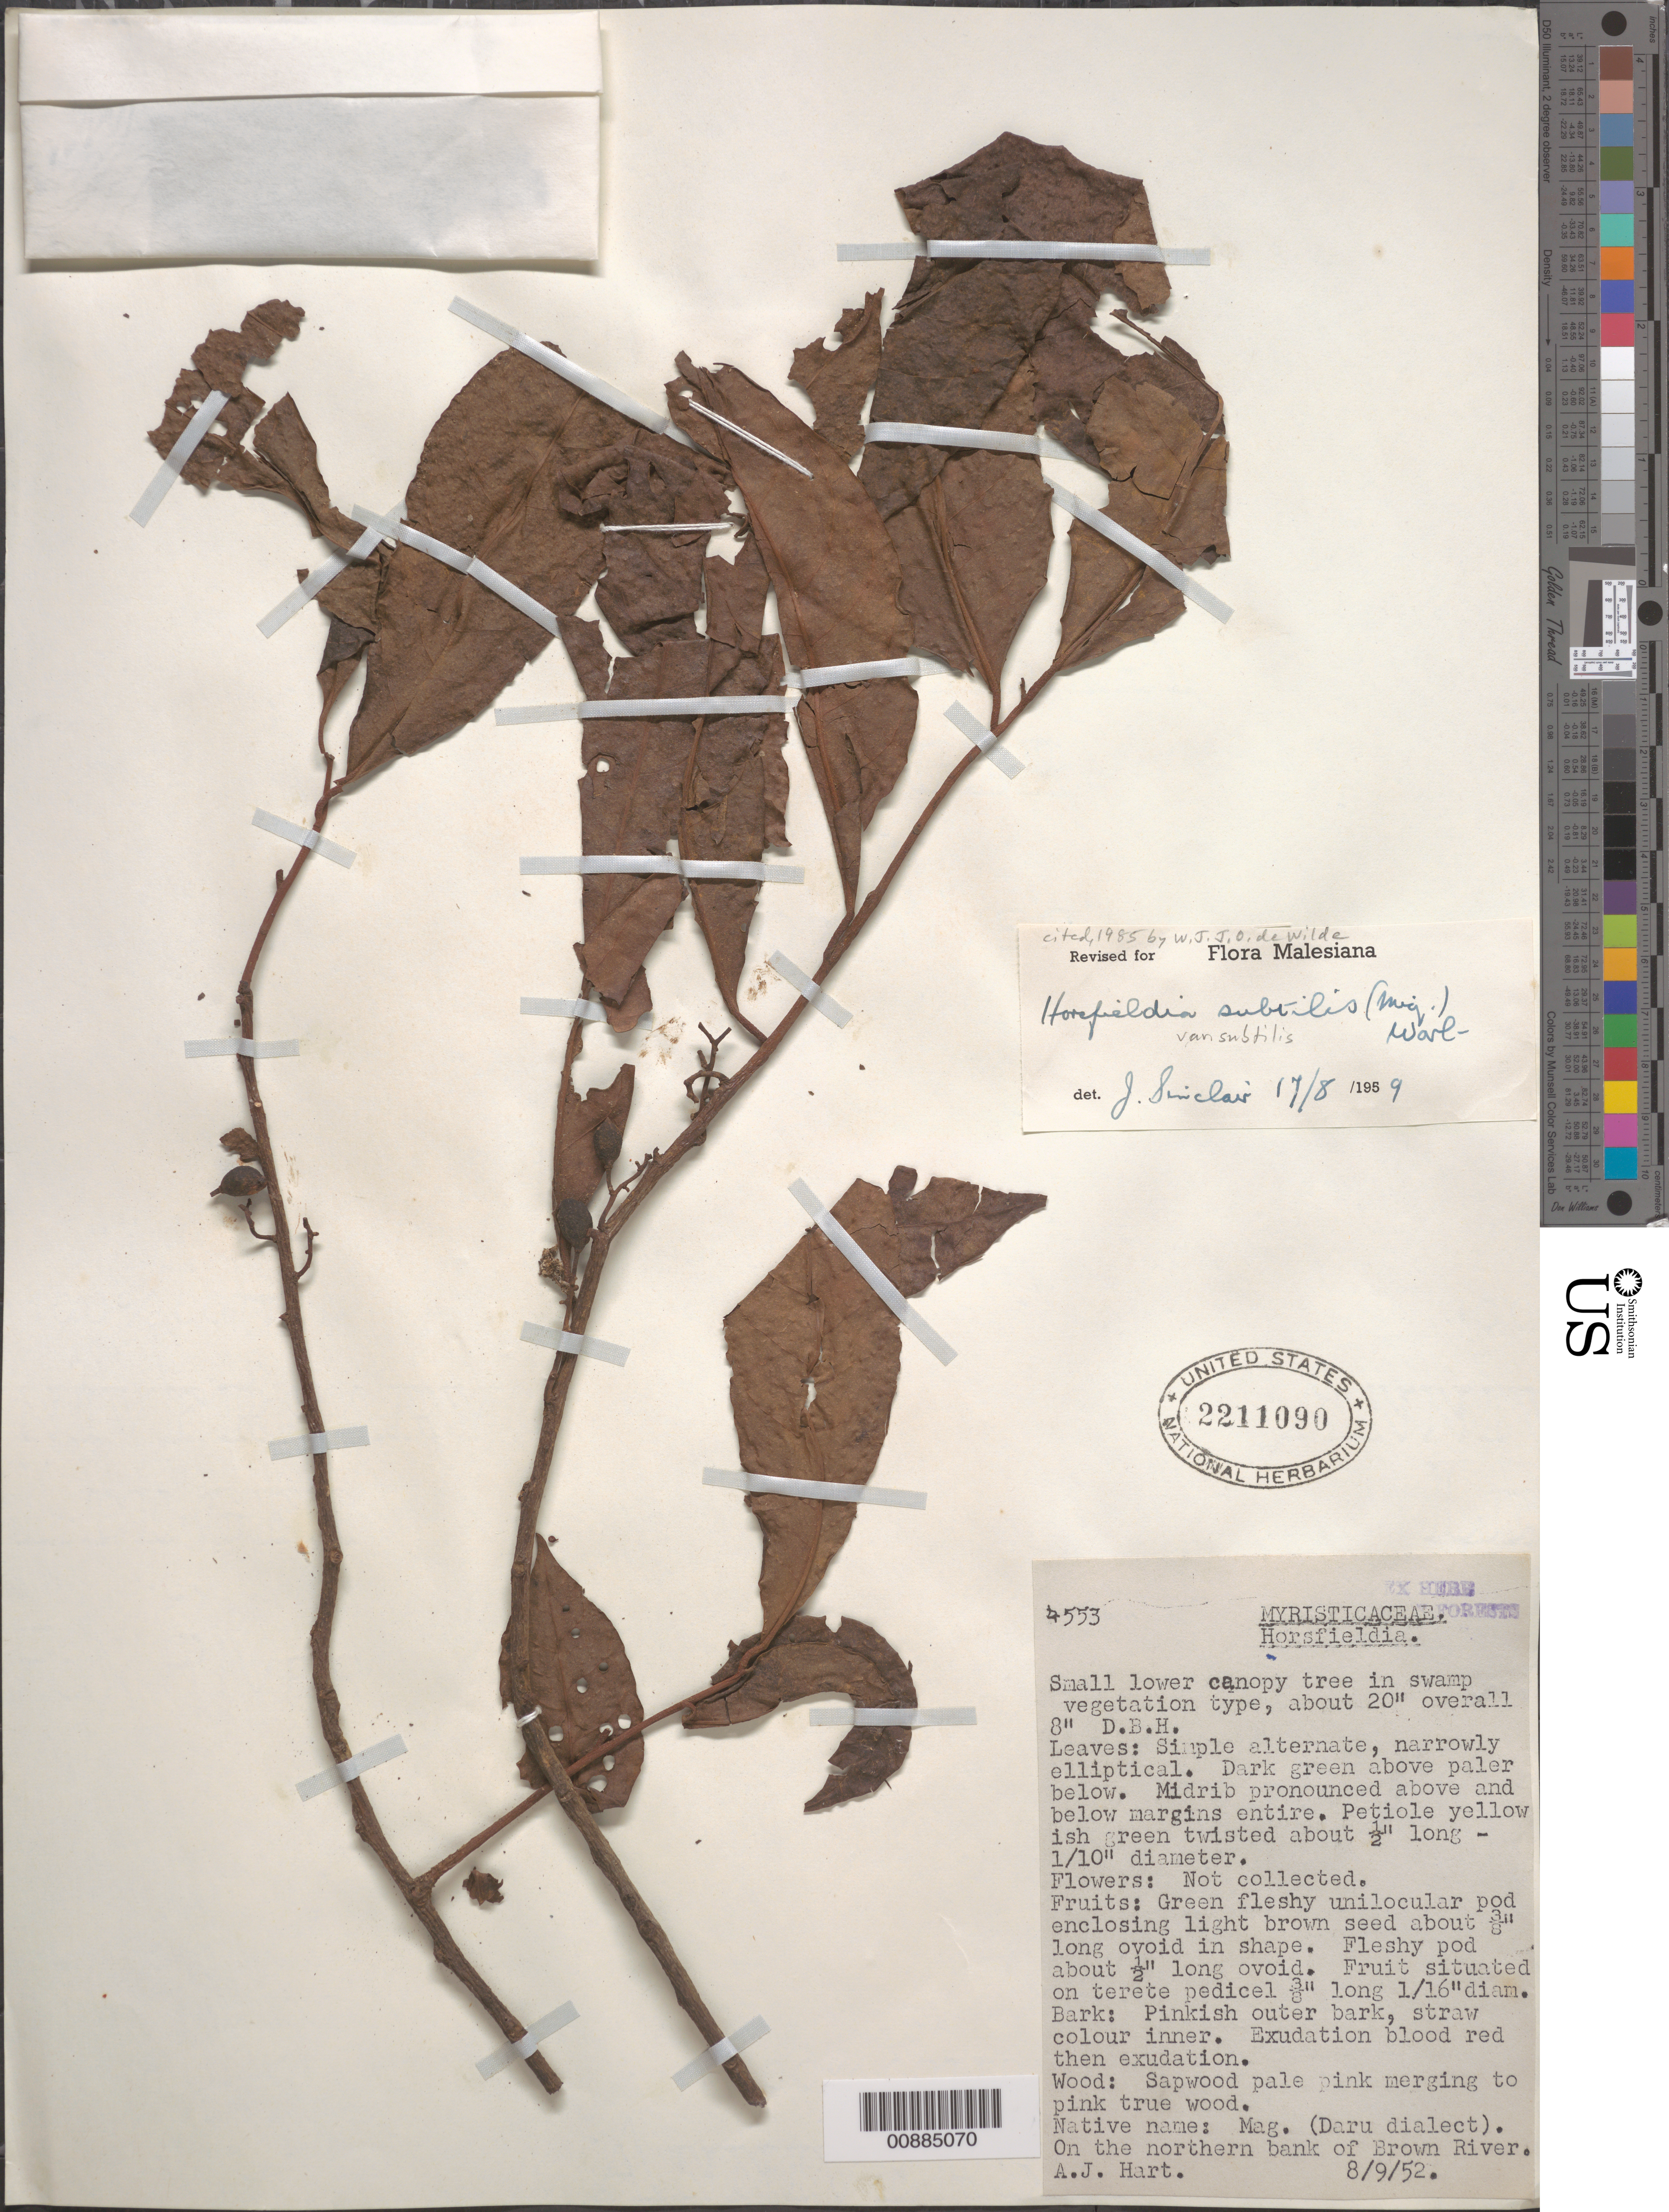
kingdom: Plantae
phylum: Tracheophyta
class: Magnoliopsida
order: Magnoliales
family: Myristicaceae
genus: Horsfieldia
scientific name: Horsfieldia subtilis var. subtilis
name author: Warb.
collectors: A. Hart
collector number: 4553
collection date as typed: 09 Aug 1952 or 08 Sep 1952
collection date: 1952-08-09 or 1952-09-08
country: Indonesia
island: Borneo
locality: northern bank of Brown River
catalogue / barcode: US 2211090